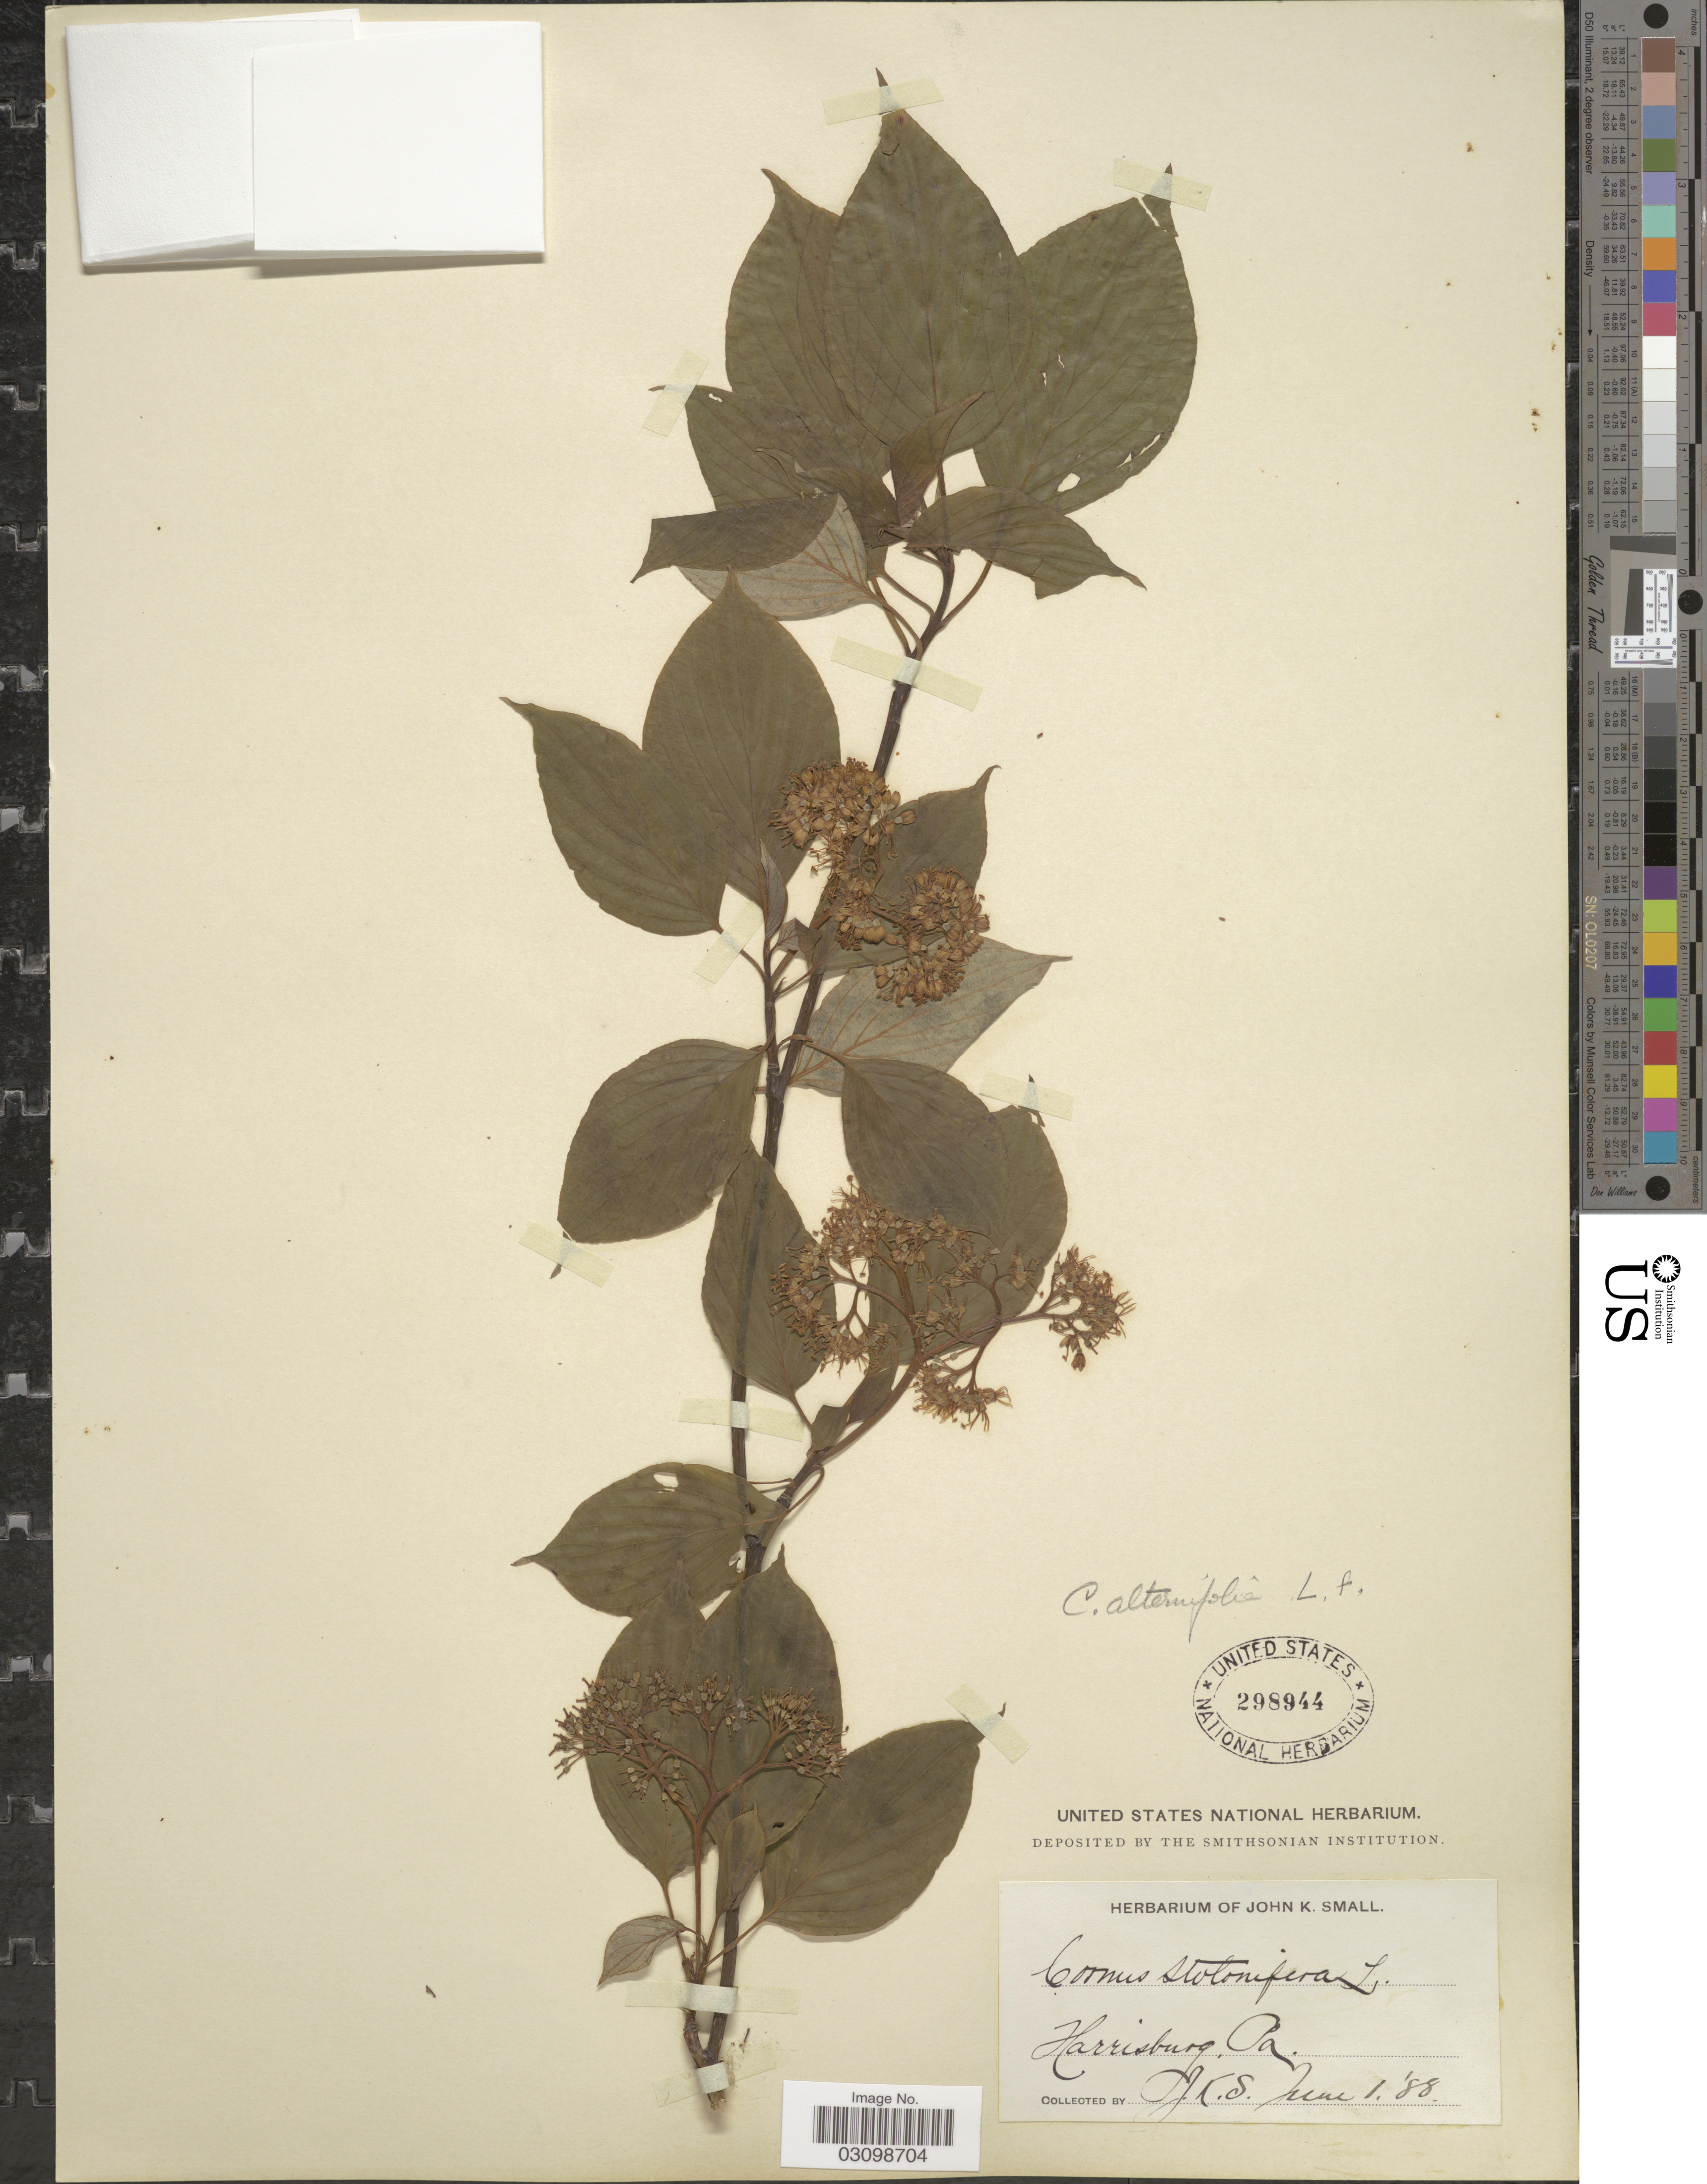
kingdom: Plantae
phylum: Tracheophyta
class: Magnoliopsida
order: Cornales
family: Cornaceae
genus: Cornus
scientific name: Cornus alternifolia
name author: L.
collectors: J. K. Small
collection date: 1888-06-01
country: United States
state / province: Pennsylvania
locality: Harrisburg, Pa.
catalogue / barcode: US 298944